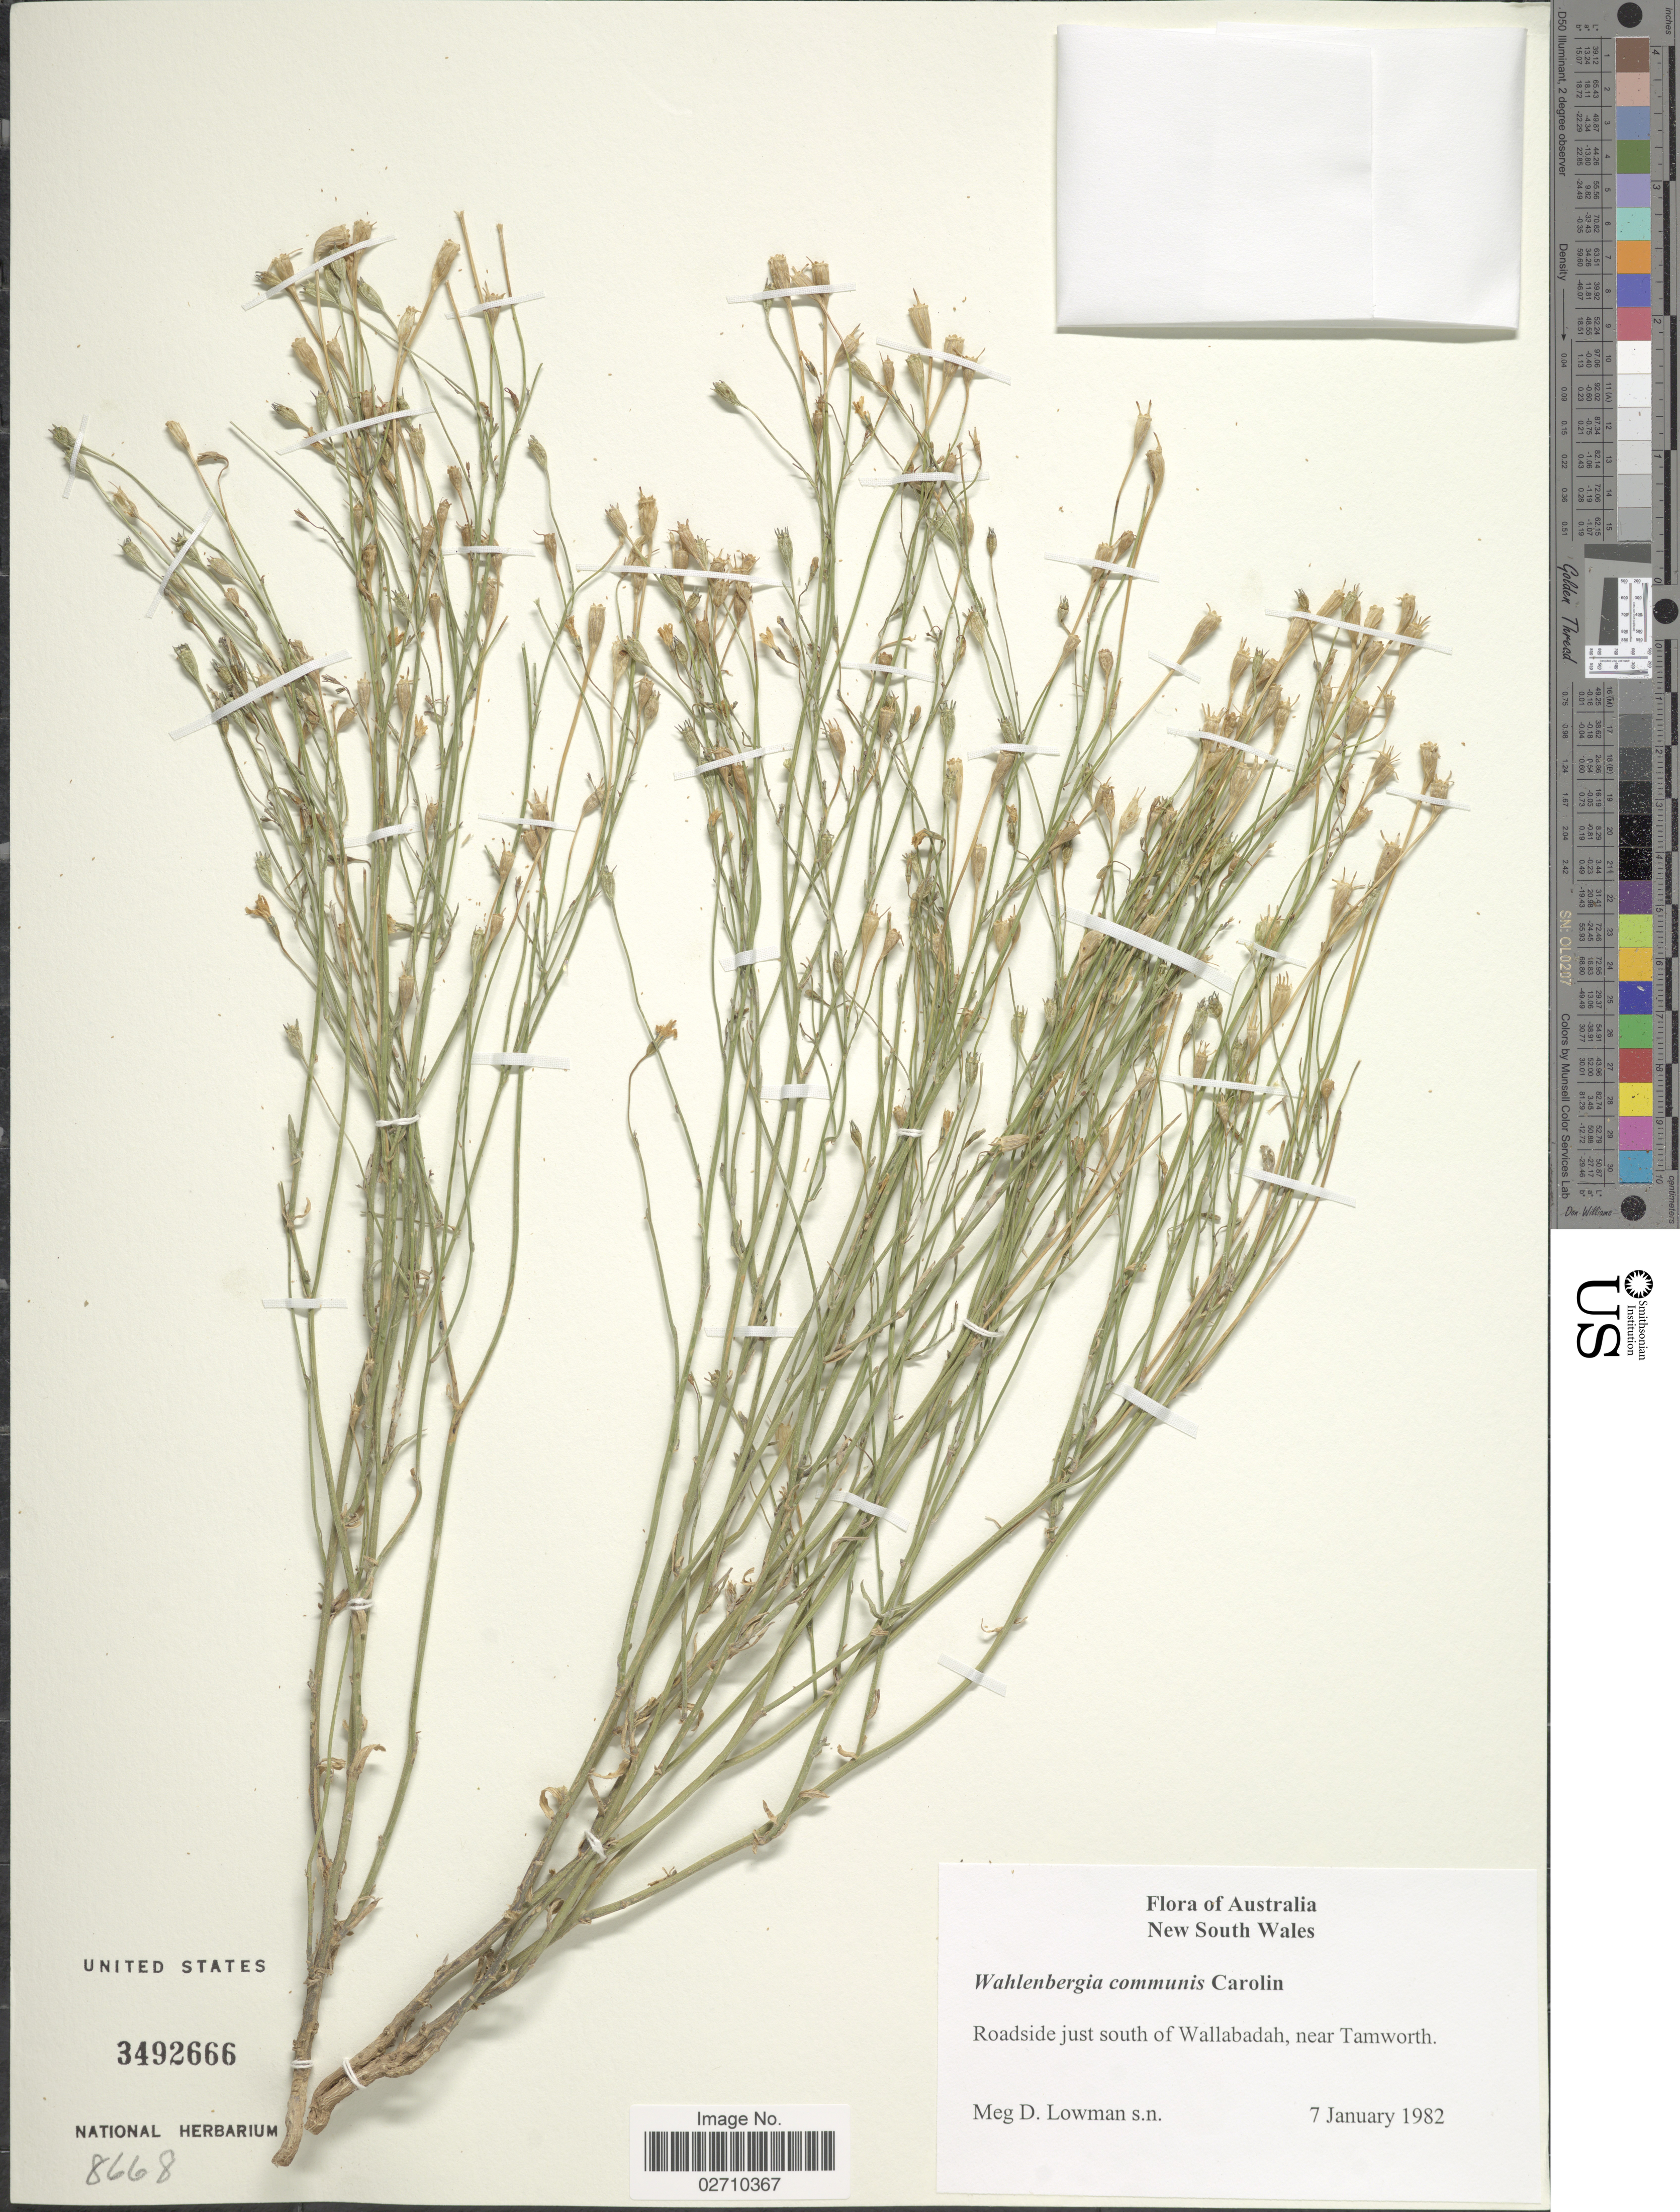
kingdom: Plantae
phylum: Tracheophyta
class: Magnoliopsida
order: Asterales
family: Campanulaceae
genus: Wahlenbergia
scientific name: Wahlenbergia communis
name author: Carolin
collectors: M. Lowman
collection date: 1982-01-07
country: Australia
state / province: New South Wales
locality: Roadside just south of Wallabadah, near Tamworth.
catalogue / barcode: US 3492666